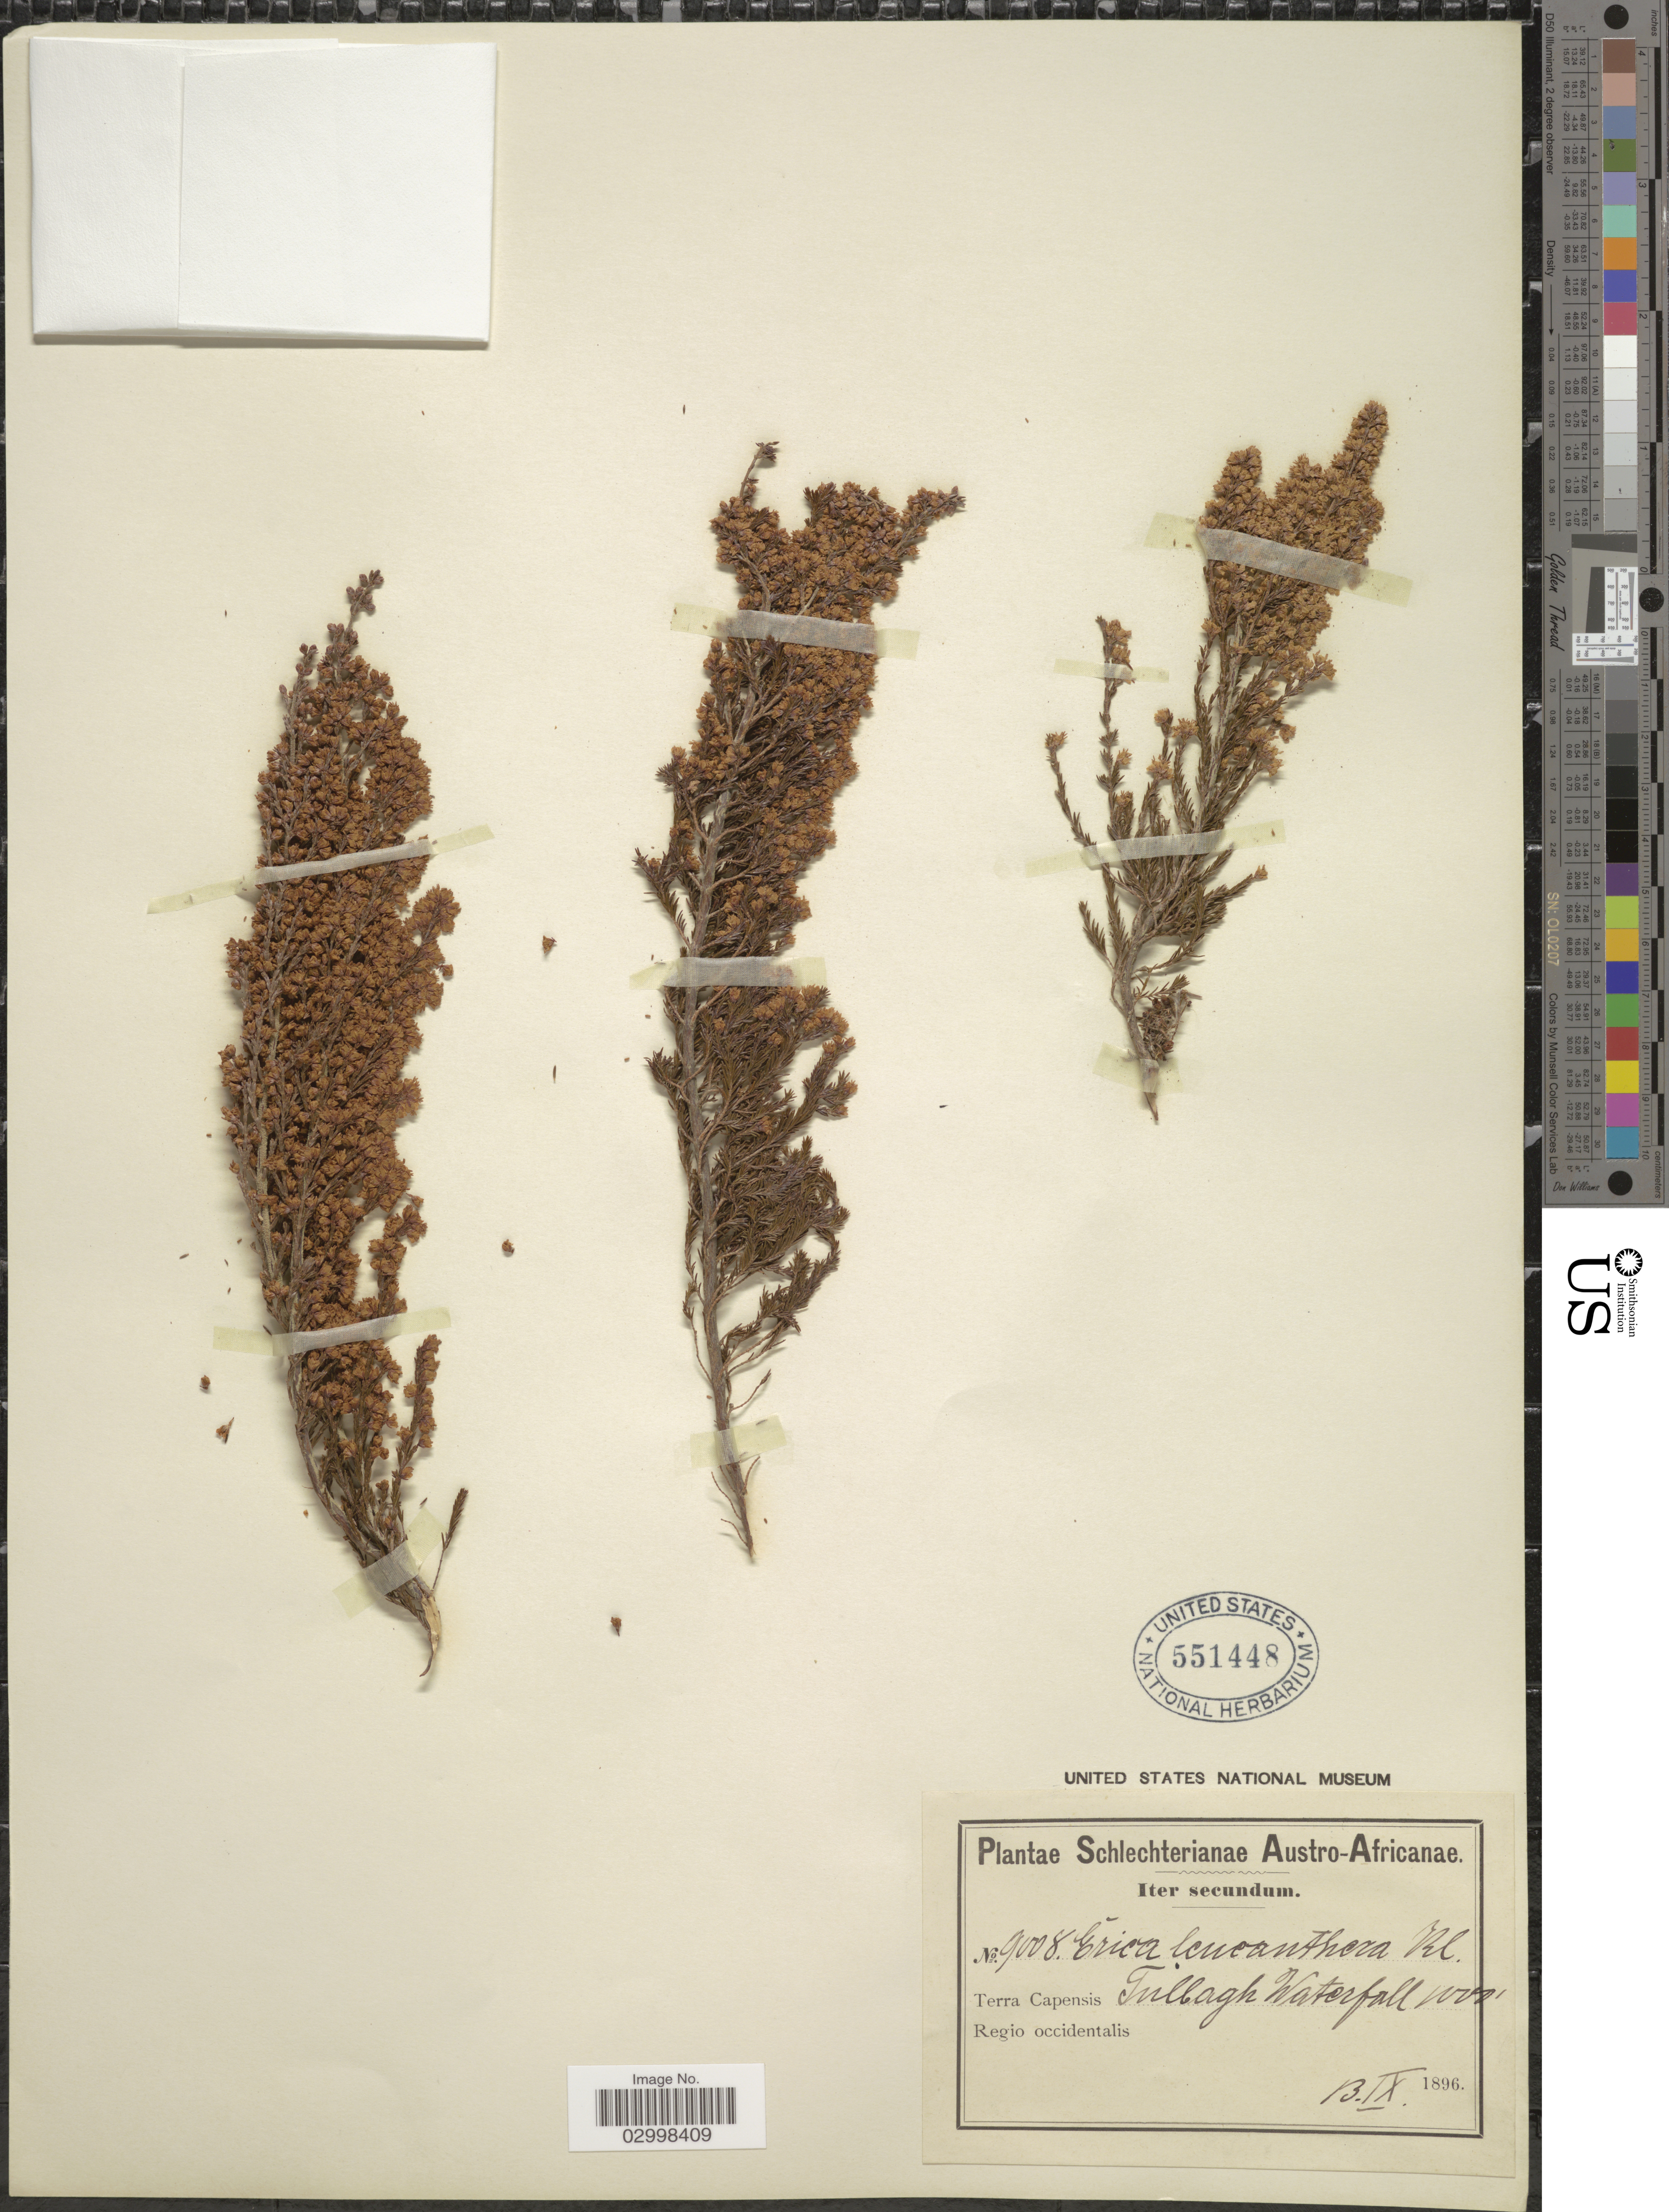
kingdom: Plantae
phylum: Tracheophyta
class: Magnoliopsida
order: Ericales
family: Ericaceae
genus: Erica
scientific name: Erica leucanthera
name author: L. f.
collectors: Schlechter, --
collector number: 9008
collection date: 1896-09-13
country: South Africa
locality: Austro-Africanae. Terra Capensis. Tulbagh Waterfall. Regio occidentalis.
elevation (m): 305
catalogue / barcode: US 551448